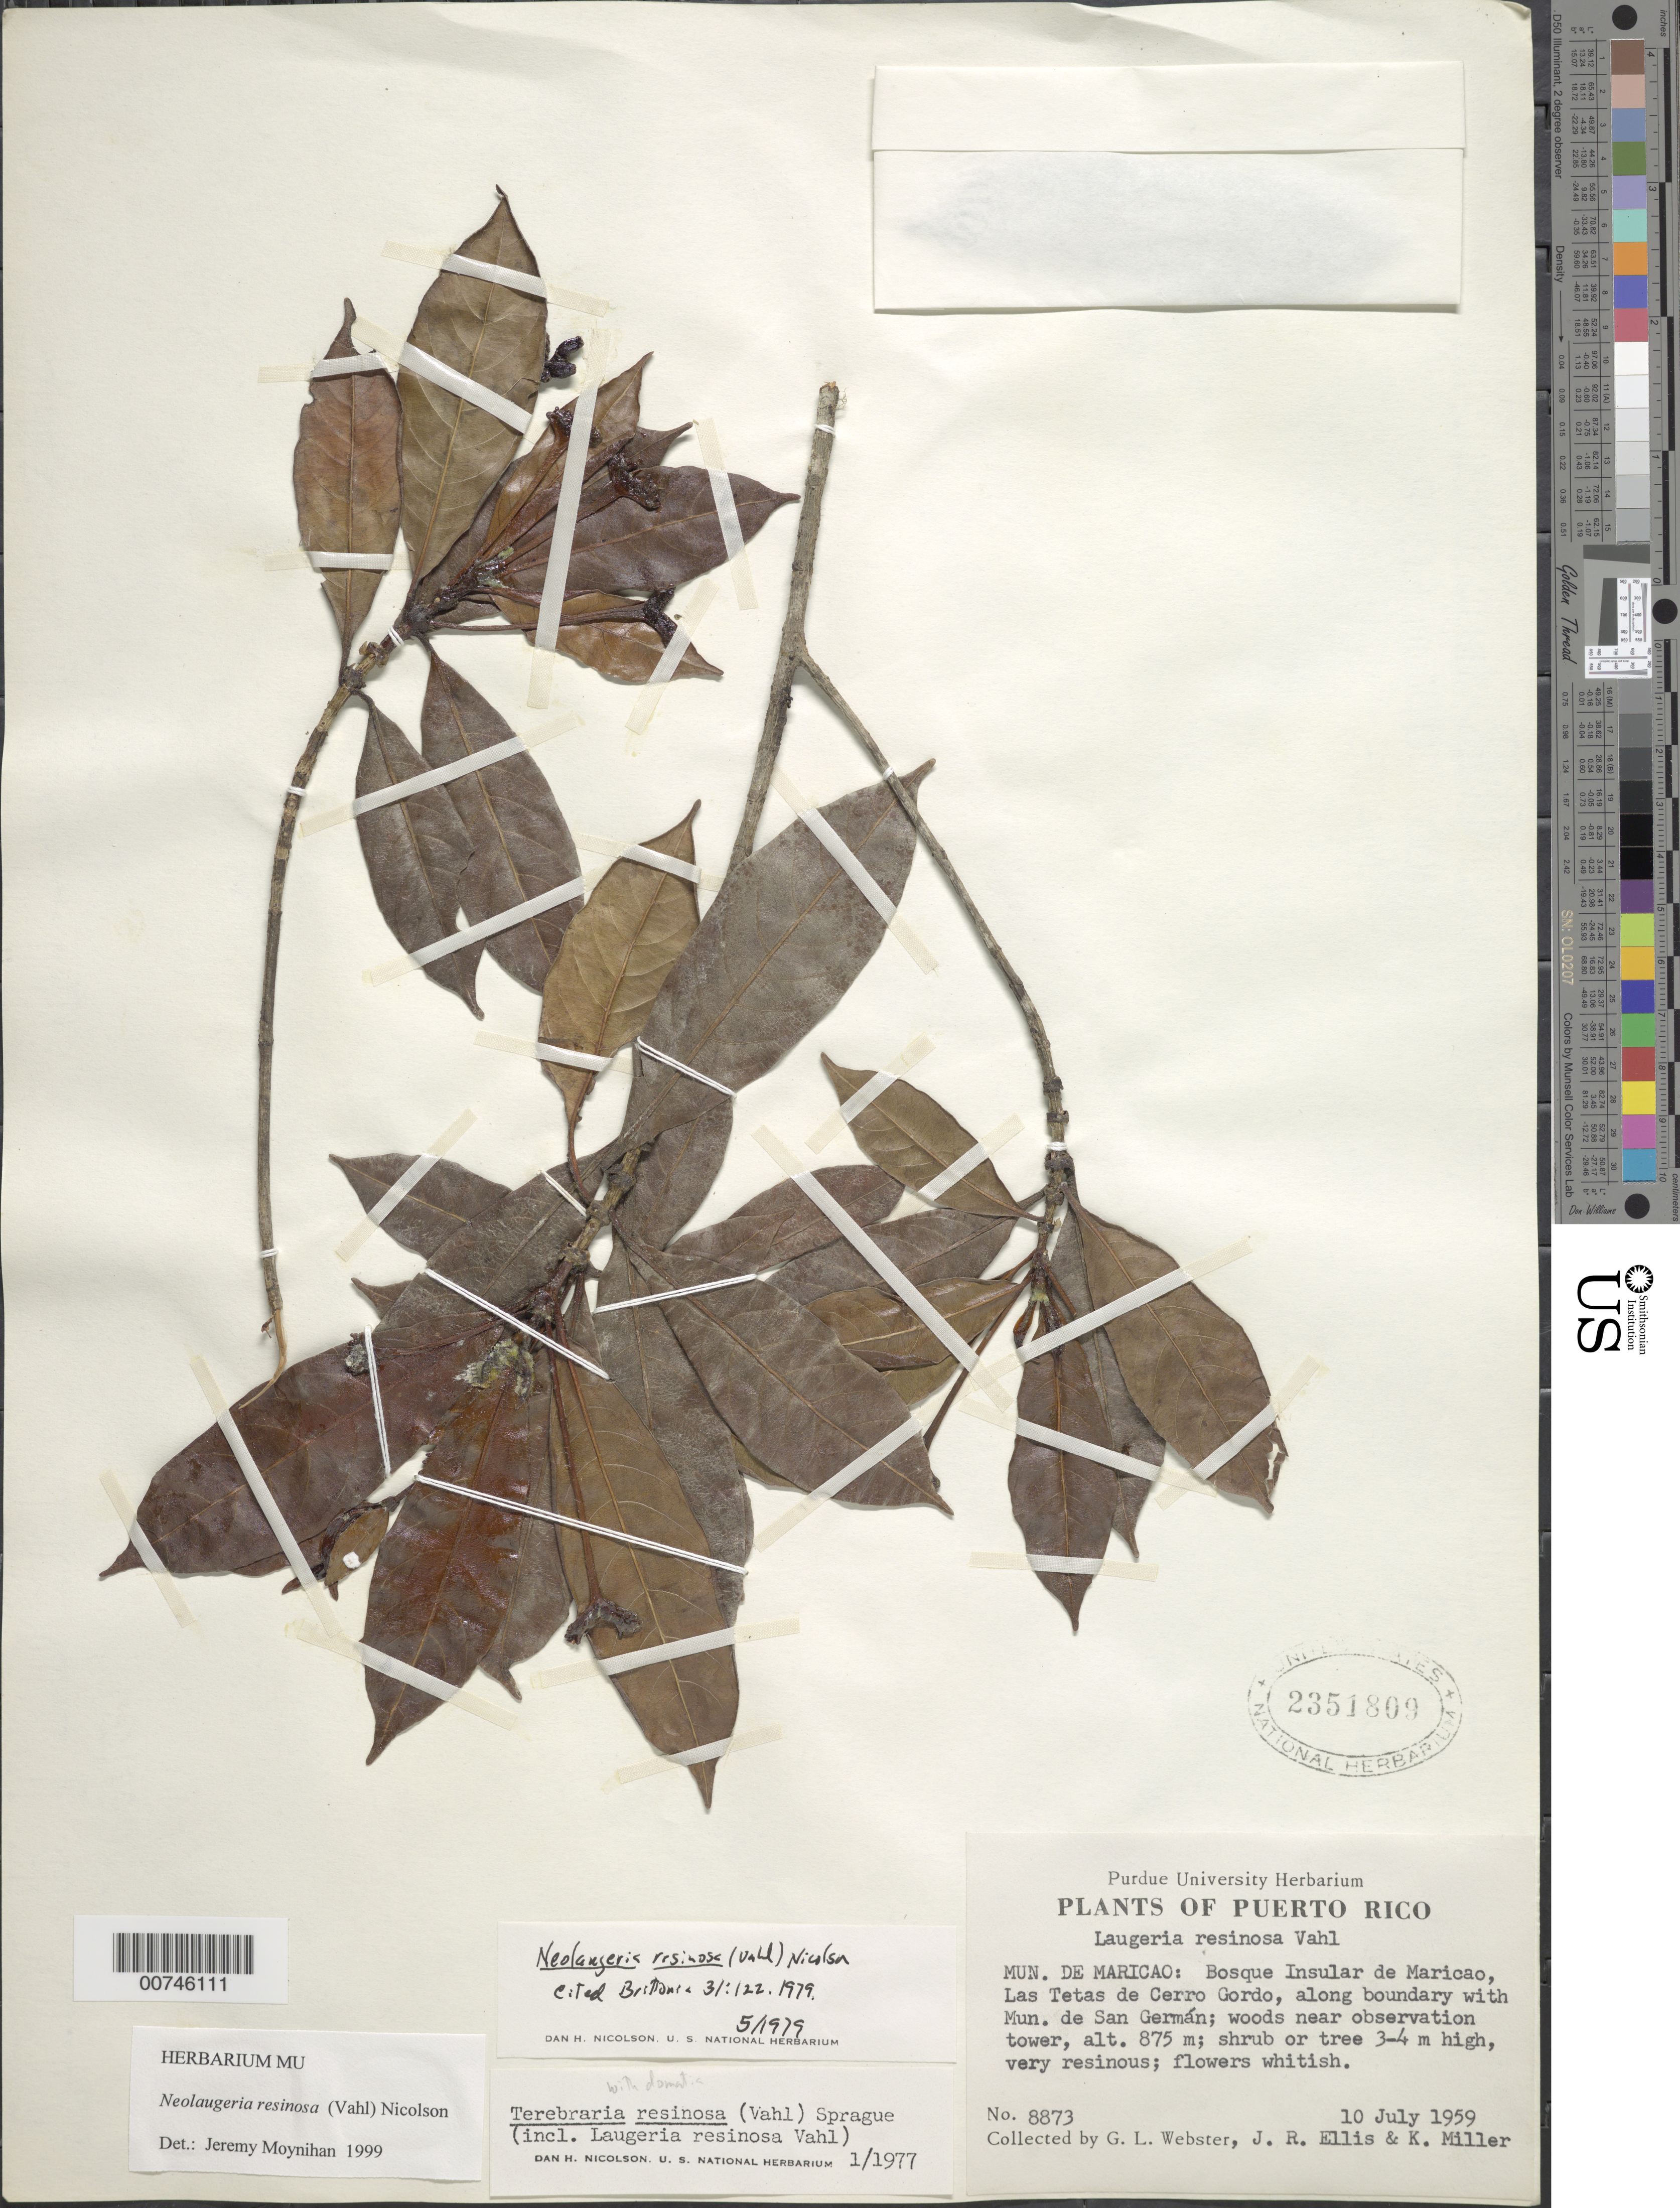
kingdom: Plantae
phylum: Tracheophyta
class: Magnoliopsida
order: Gentianales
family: Rubiaceae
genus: Stenostomum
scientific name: Stenostomum resinosum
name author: (Vahl) Griseb.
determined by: Nicolson, Dan H.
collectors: G. L. Webster, J. R. Ellis & K. Miller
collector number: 8873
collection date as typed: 10 Jul 1959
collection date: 1959-07-10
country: Puerto Rico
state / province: Maricao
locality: Bosque Insular de Maricao, Las Tetas de Cerro Gordo, along boundary with Municipio San Germán; woods near Observation Tower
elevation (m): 875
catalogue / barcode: US 2351809